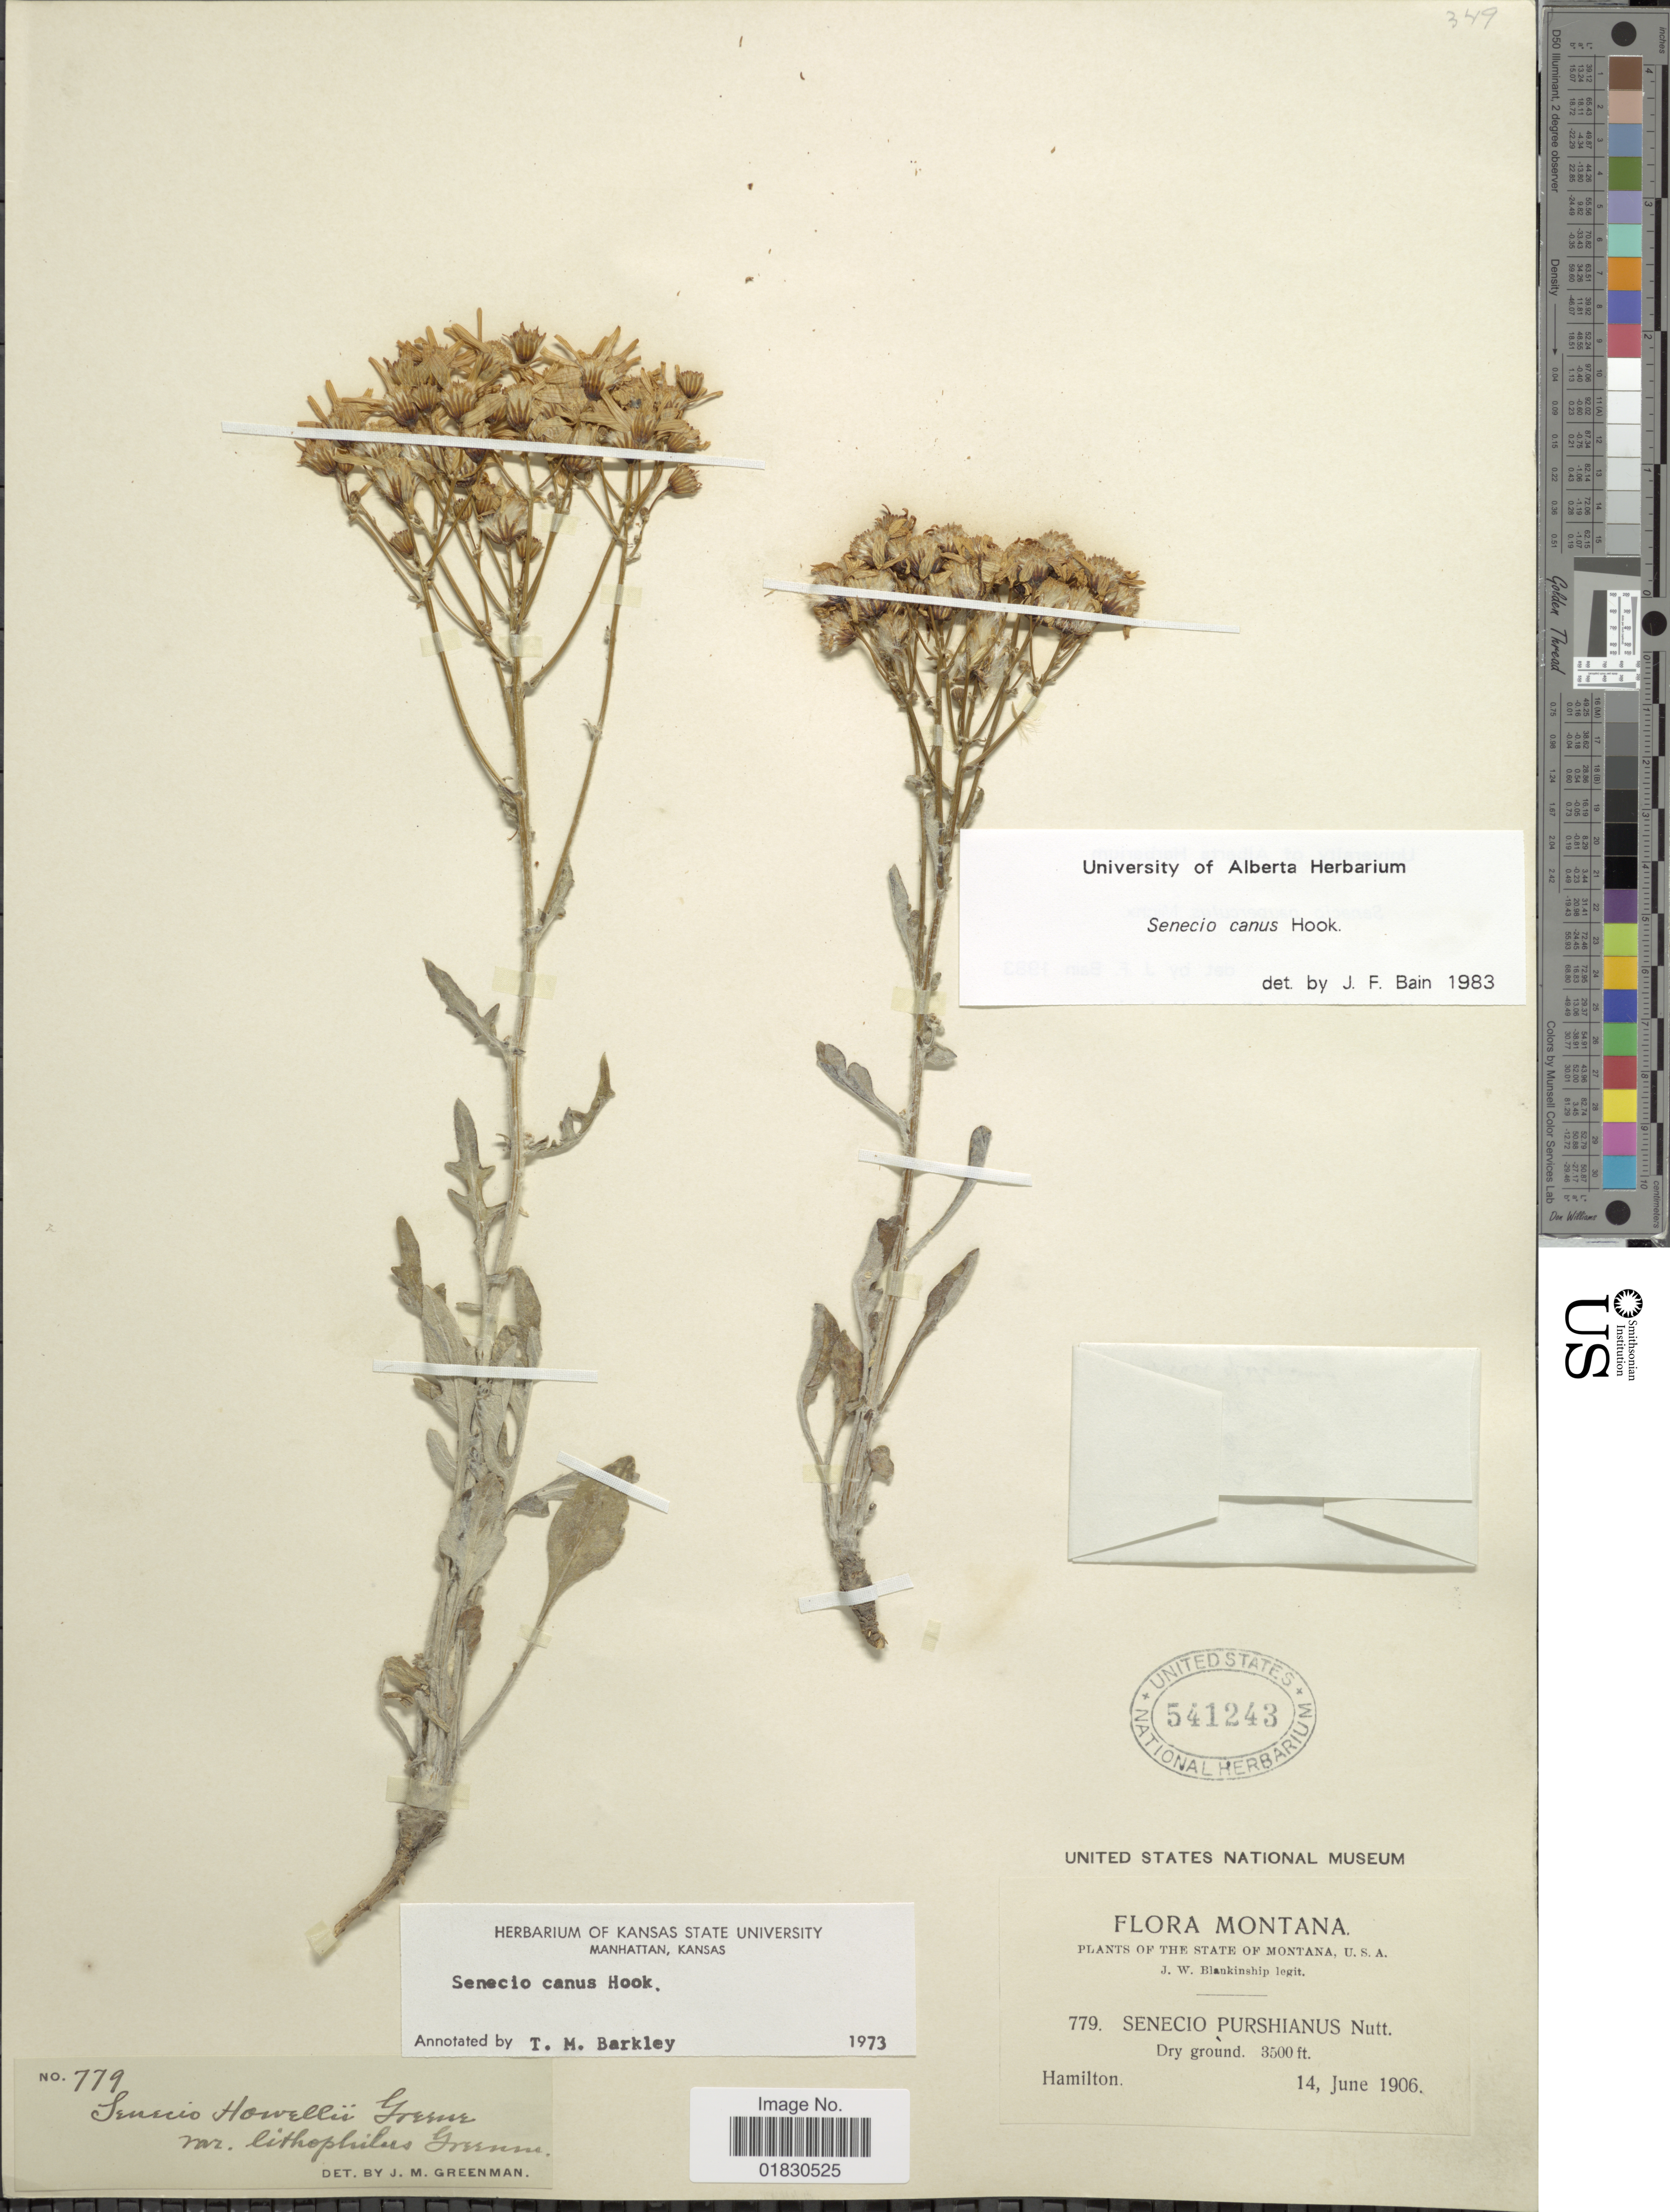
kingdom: Plantae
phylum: Tracheophyta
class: Magnoliopsida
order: Asterales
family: Asteraceae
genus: Packera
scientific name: Packera cana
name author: (Hook.) W.A. Weber & Á. Löve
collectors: J. W. Blankinship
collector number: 779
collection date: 1906-06-14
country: United States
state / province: Montana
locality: The State of Montana, U. S. A., Hamilton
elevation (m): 1067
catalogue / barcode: US 541243